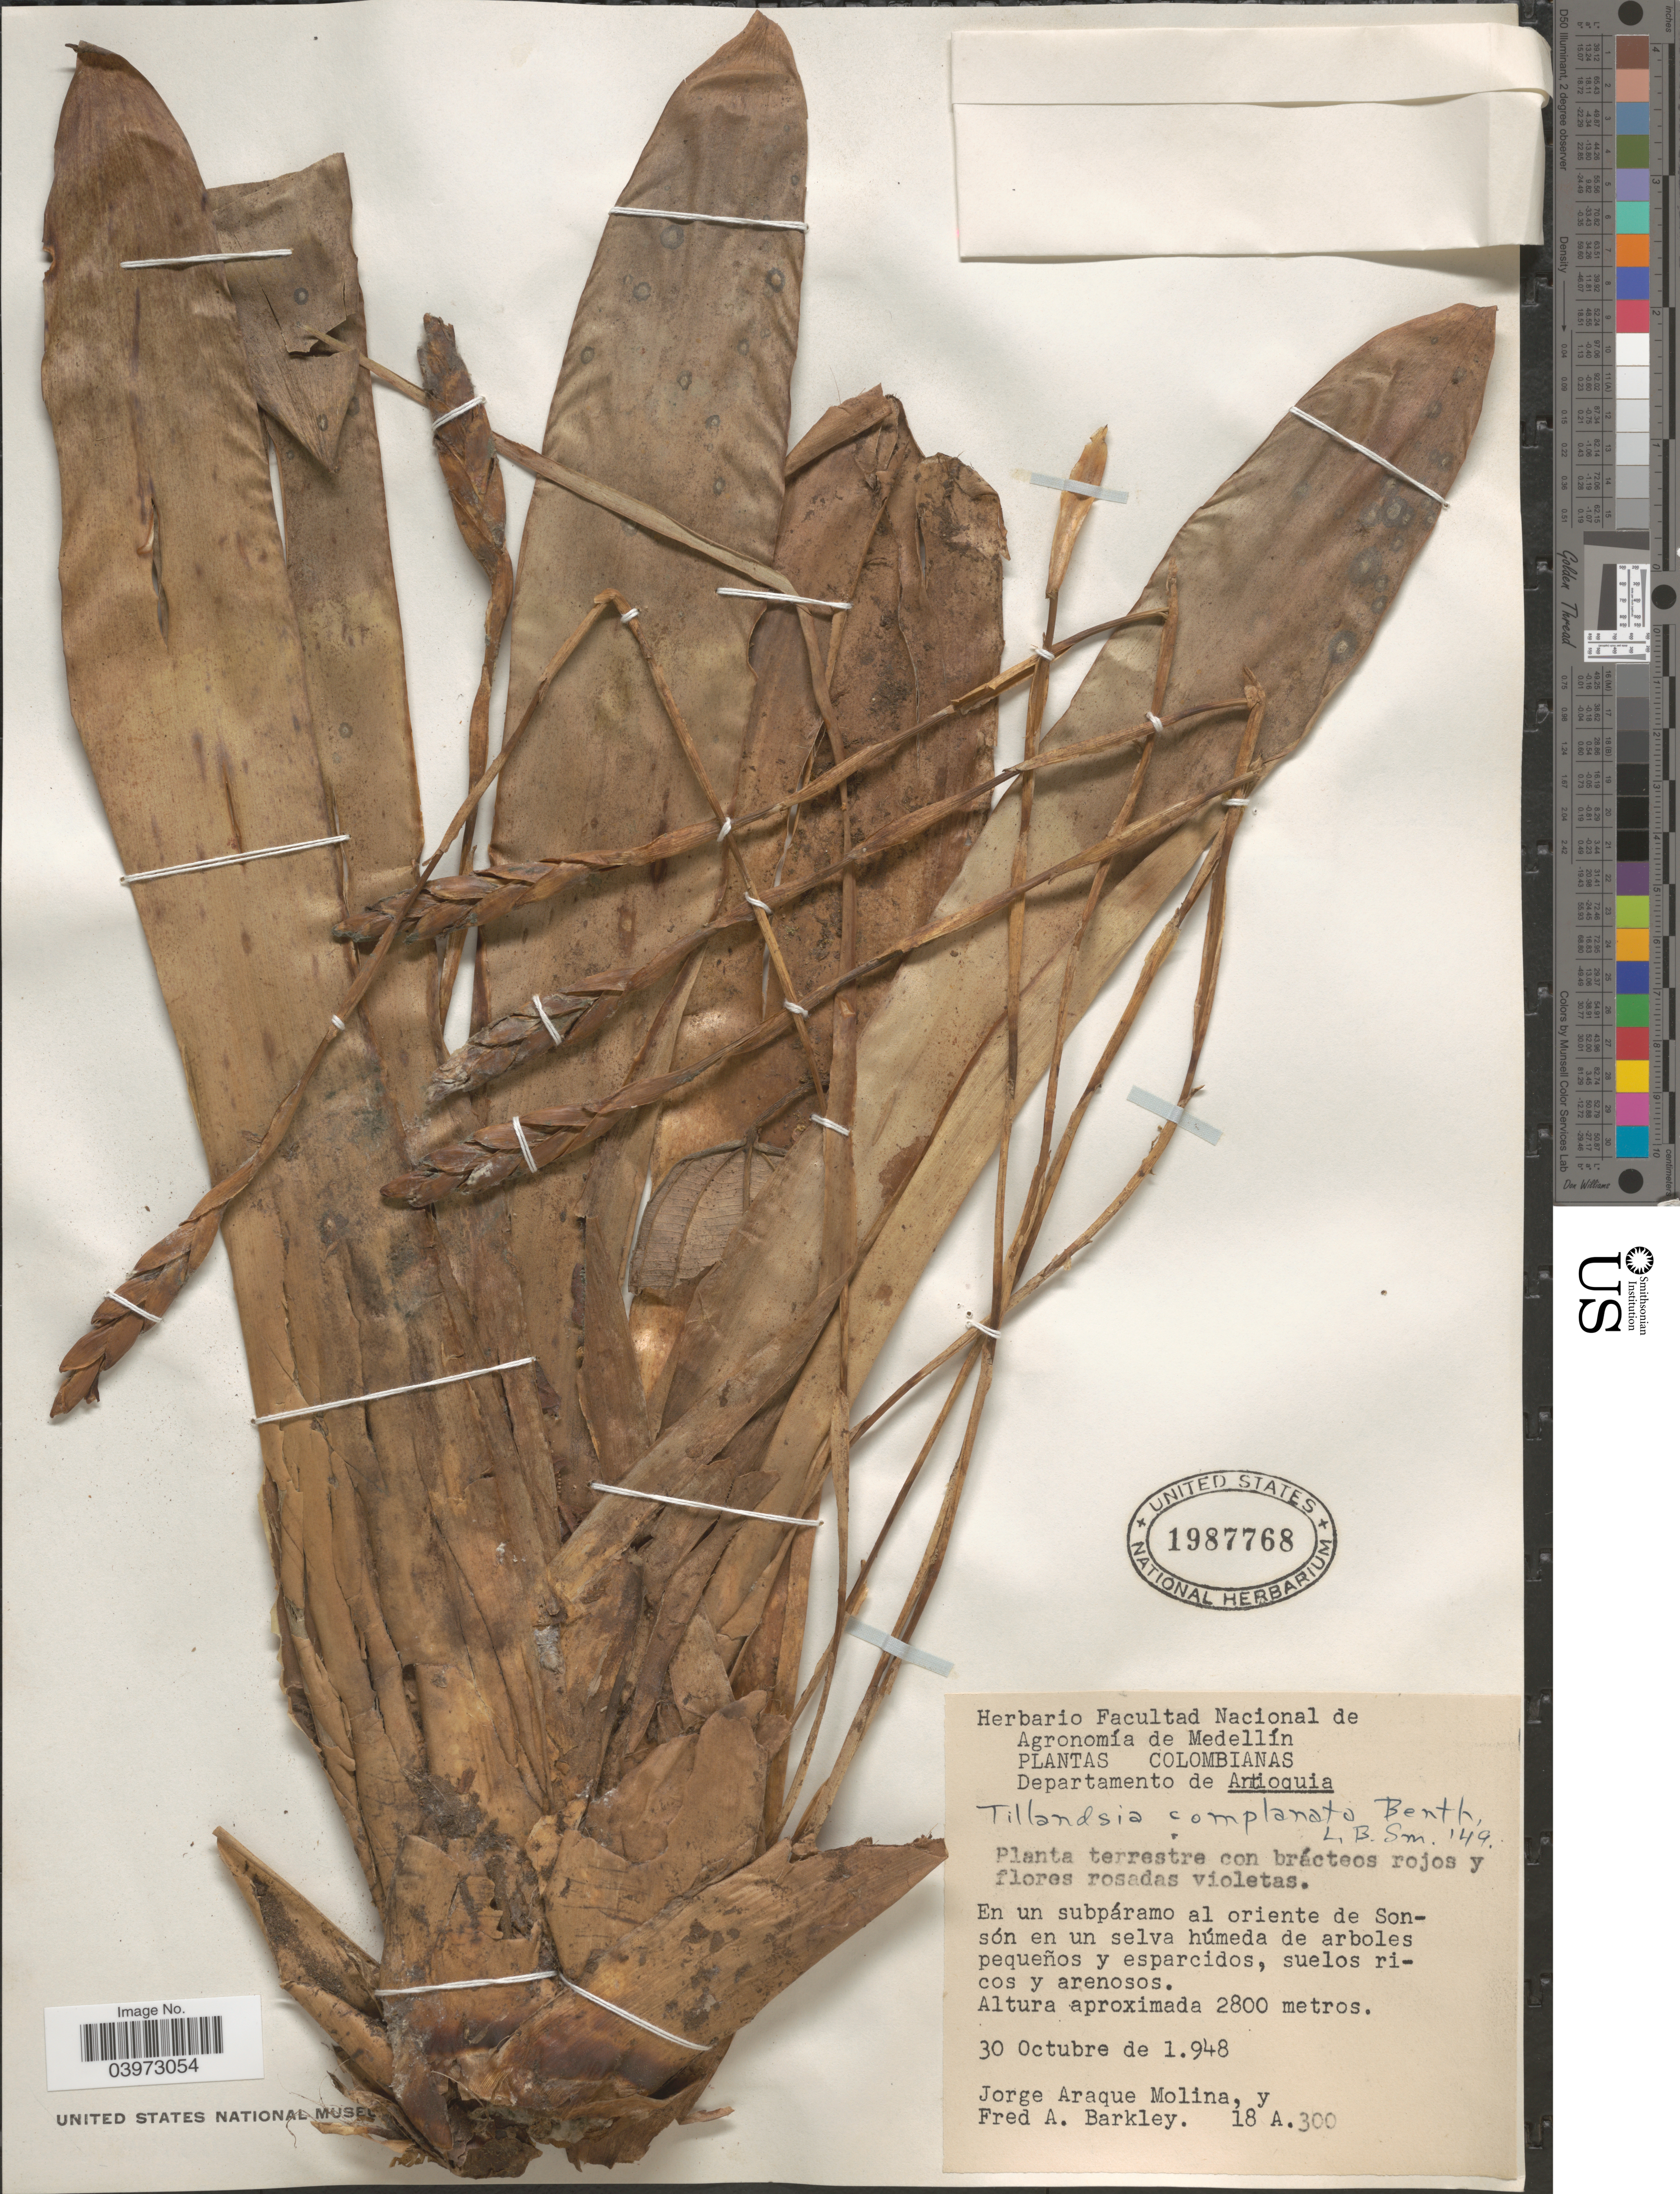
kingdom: Plantae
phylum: Tracheophyta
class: Liliopsida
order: Poales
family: Bromeliaceae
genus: Tillandsia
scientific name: Tillandsia complanata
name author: Benth.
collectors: J. A. Molina & F. A. Barkley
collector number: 18A.300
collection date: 1948-10-30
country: Colombia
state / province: Antioquia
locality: Departamento de Antioguia. En un subpáramo al oriente de Sonsón en un selva húmeda de arboles pequeños y esparcidos, suelos ricos y arenosos.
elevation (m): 2800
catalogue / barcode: US 1987768